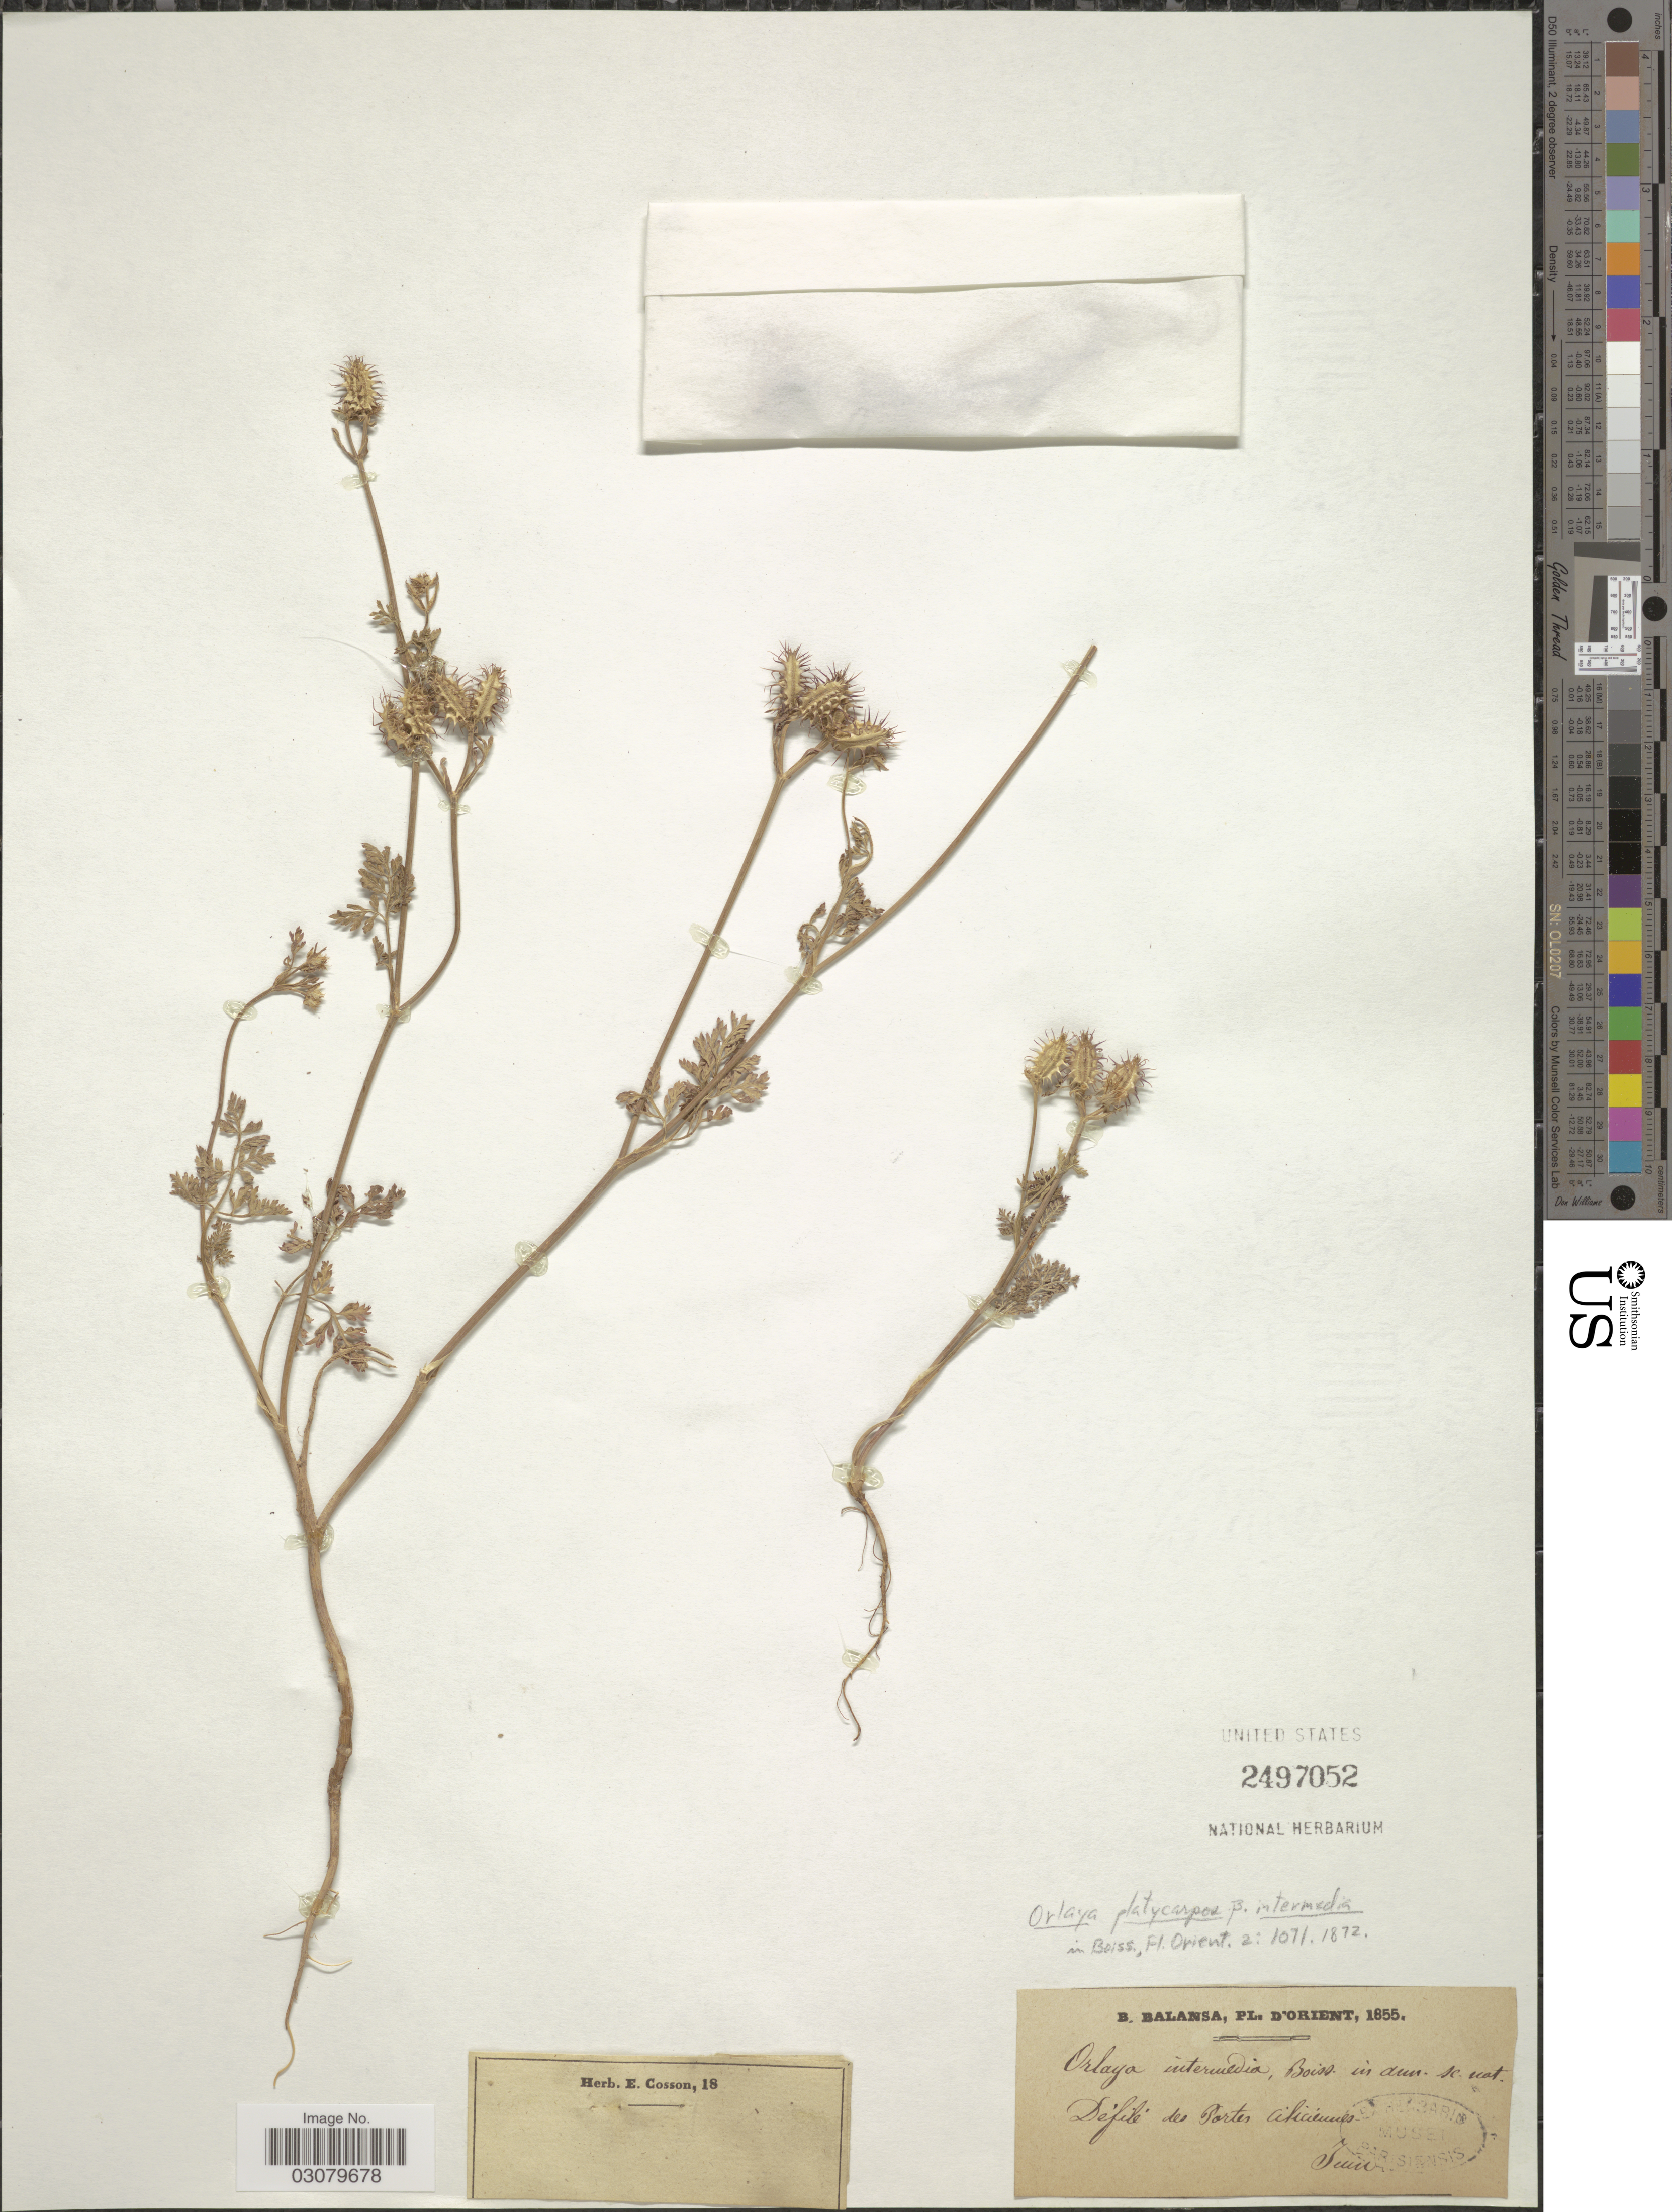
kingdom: Plantae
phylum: Tracheophyta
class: Magnoliopsida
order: Apiales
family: Apiaceae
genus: Orlaya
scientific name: Orlaya platycarpos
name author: W.D.J. Koch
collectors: B. Balansa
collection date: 1855-06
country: Turkey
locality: Defilé des Portes ciliciennes.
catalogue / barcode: US 2497052